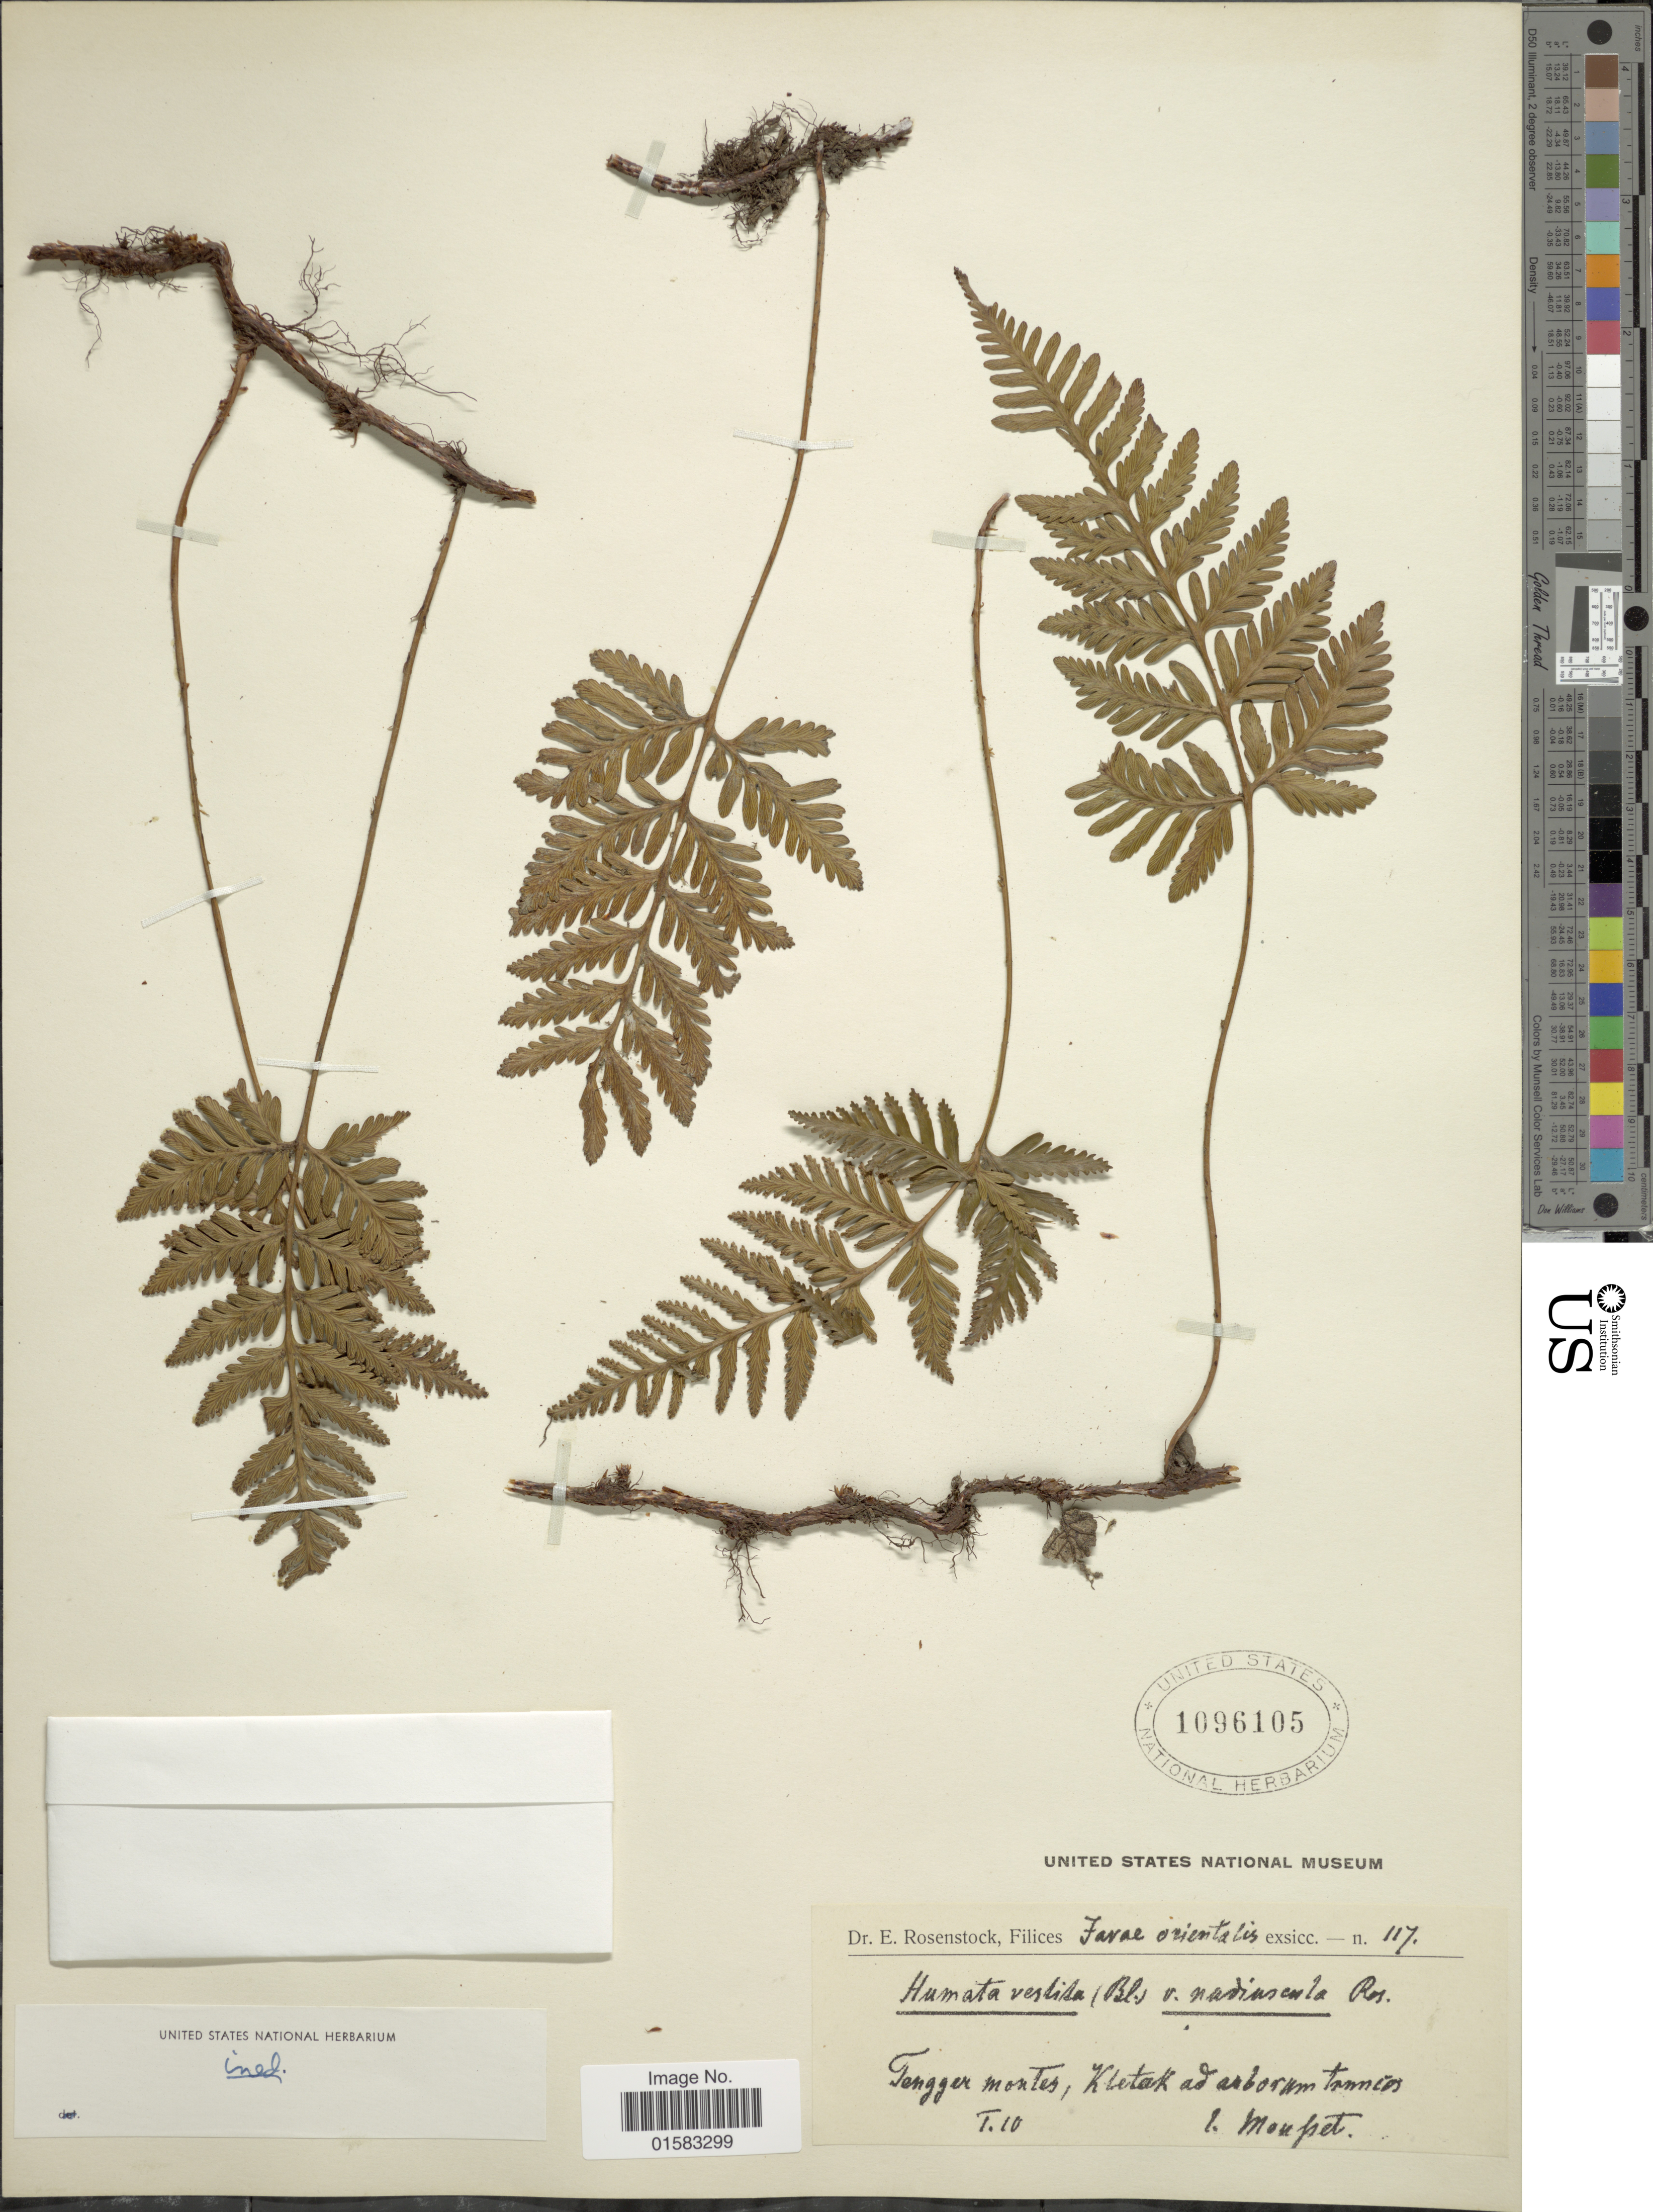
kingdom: Plantae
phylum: Tracheophyta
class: Polypodiopsida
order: Polypodiales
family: Davalliaceae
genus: Davallia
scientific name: Davallia repens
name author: (L. f.) Kuhn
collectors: Mousset, --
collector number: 117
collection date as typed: Transcribed d/m/y: /1/10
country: Indonesia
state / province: Java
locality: Javae orientalis. Tengger montes, Kletak ad arborum trancos.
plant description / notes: Corrected "Tengger montes, Kleitak ad anborm tammeos" to Javae orientalis. Tengger montes, Kletak ad arborum trancos.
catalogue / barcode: US 1096105